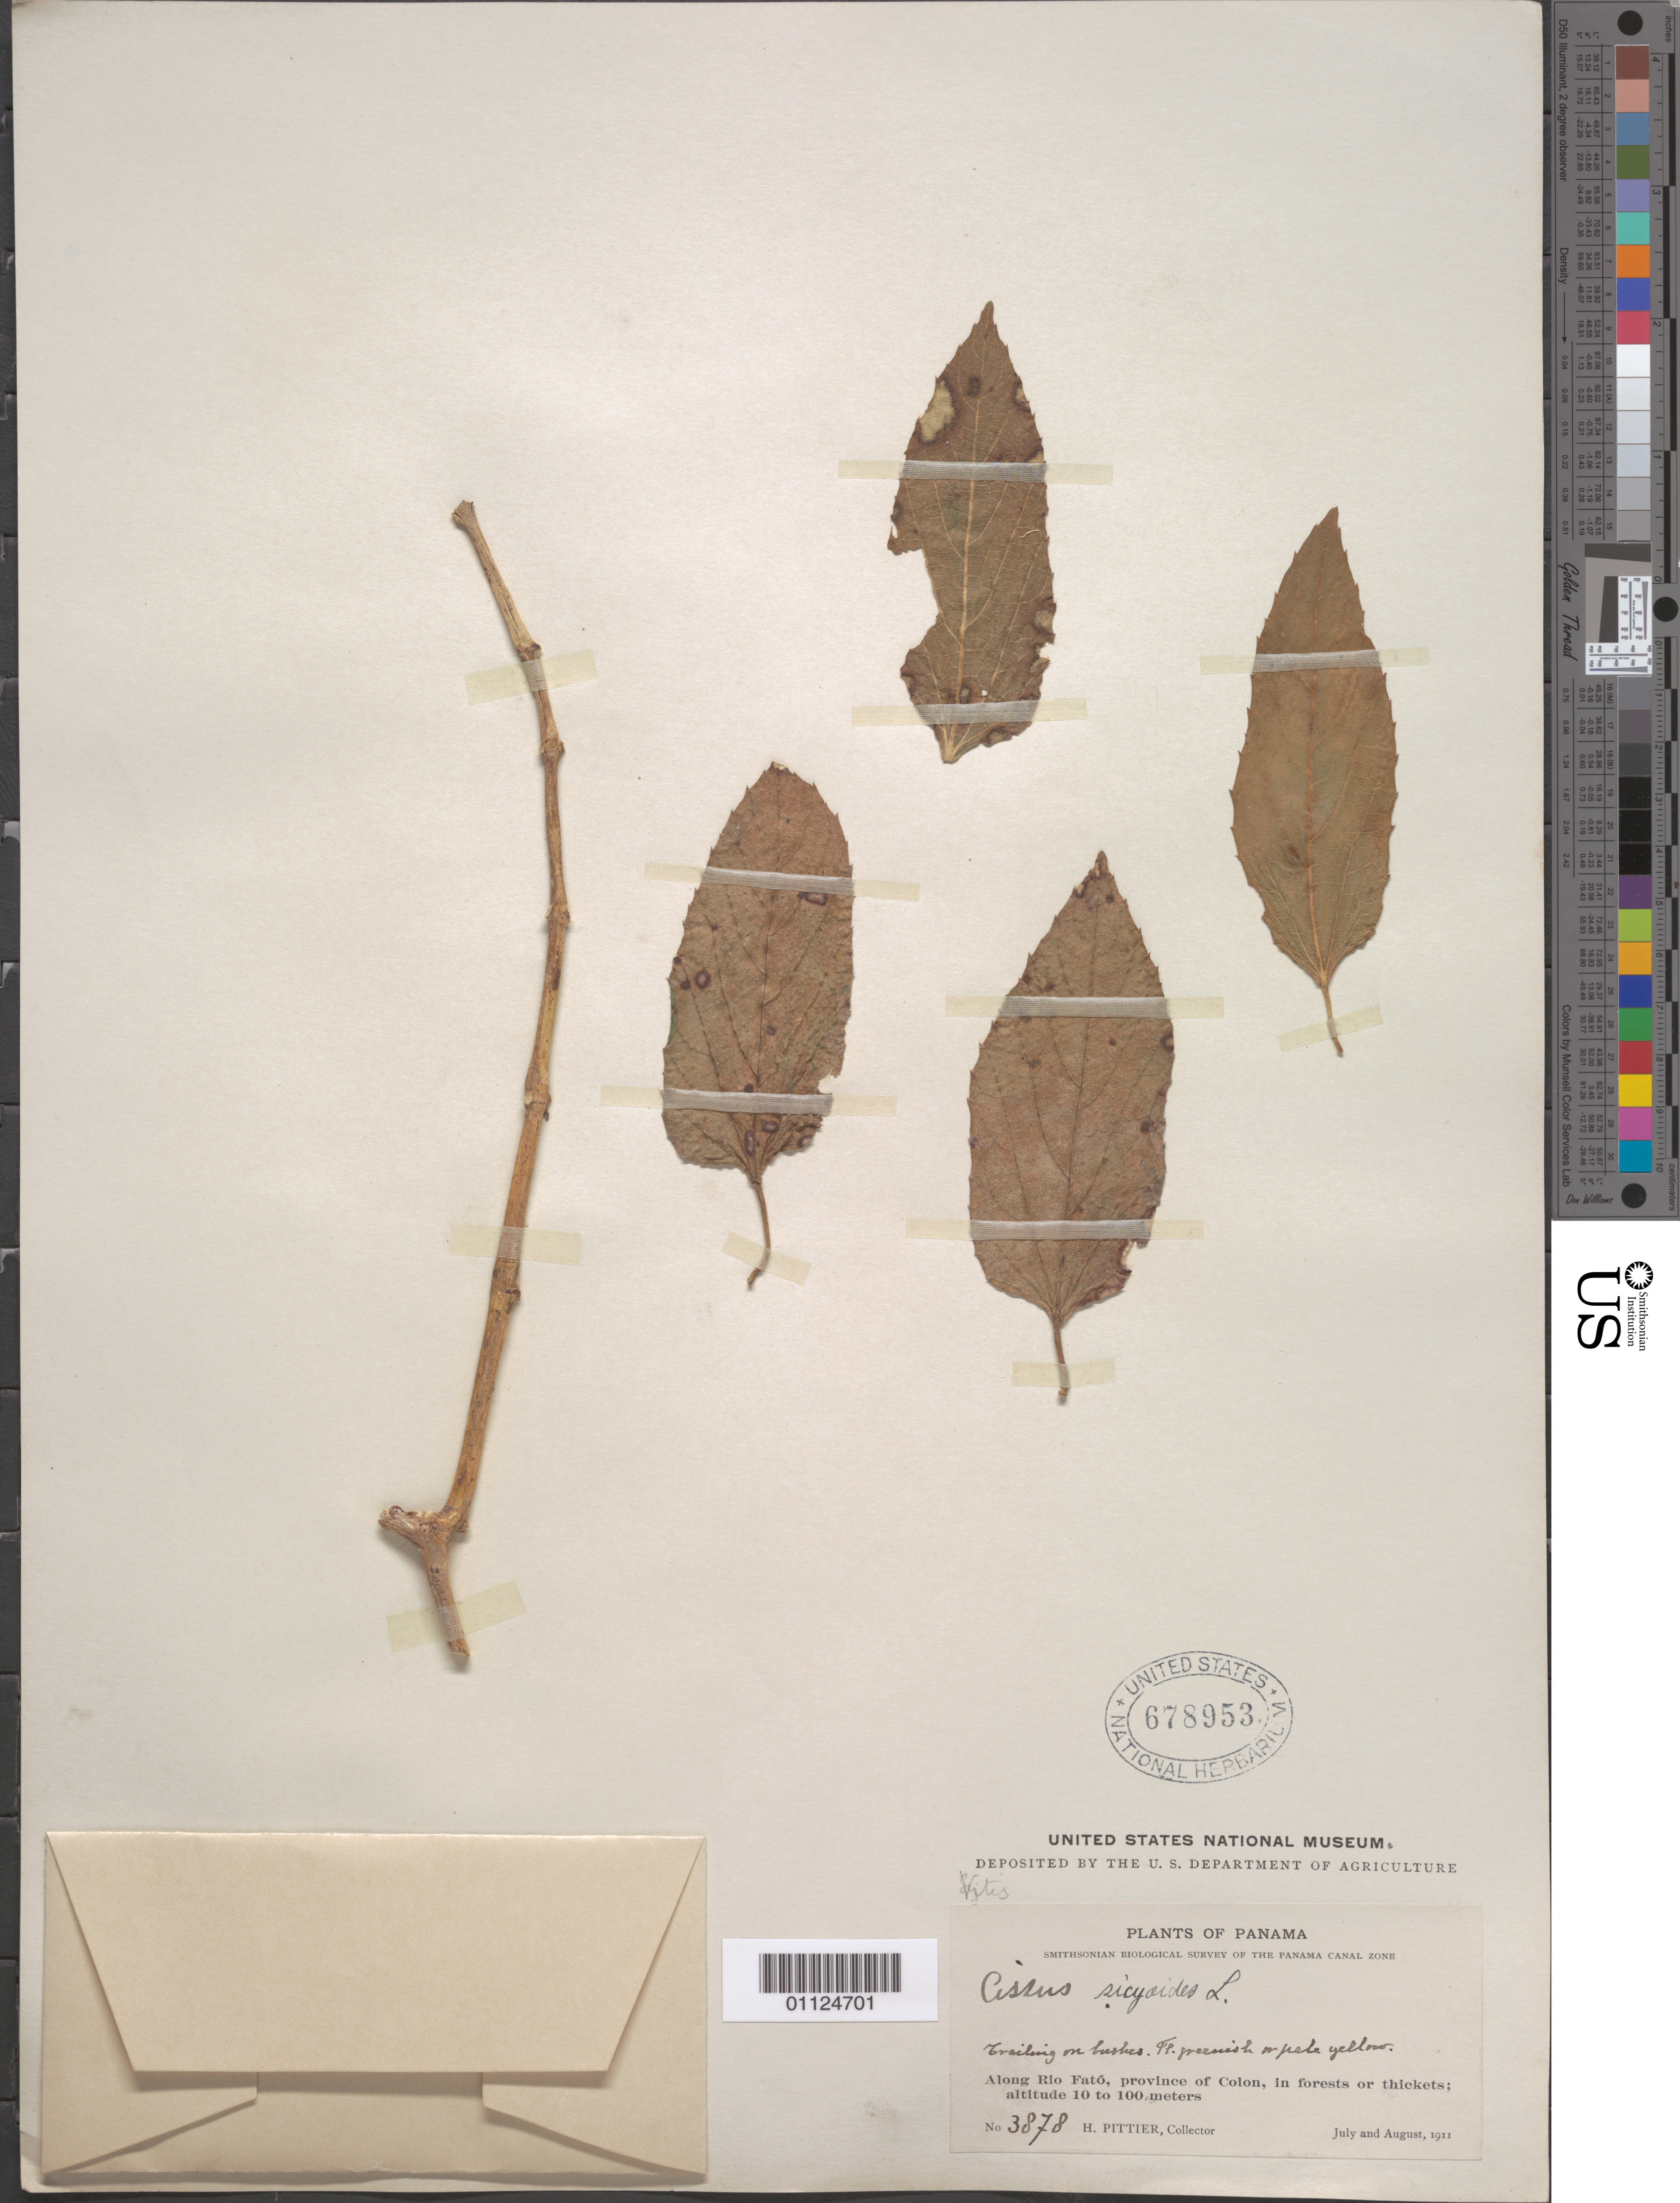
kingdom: Plantae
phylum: Tracheophyta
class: Magnoliopsida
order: Vitales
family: Vitaceae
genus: Cissus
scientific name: Cissus verticillata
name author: (L.) Nicolson & C.E. Jarvis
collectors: H. F. Pittier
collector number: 3878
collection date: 1911-07,1911-08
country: Panama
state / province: Colón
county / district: Canal Zone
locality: Along Rio Fato, province of Colon.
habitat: Climbing on bushes.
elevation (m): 10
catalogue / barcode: US 678953